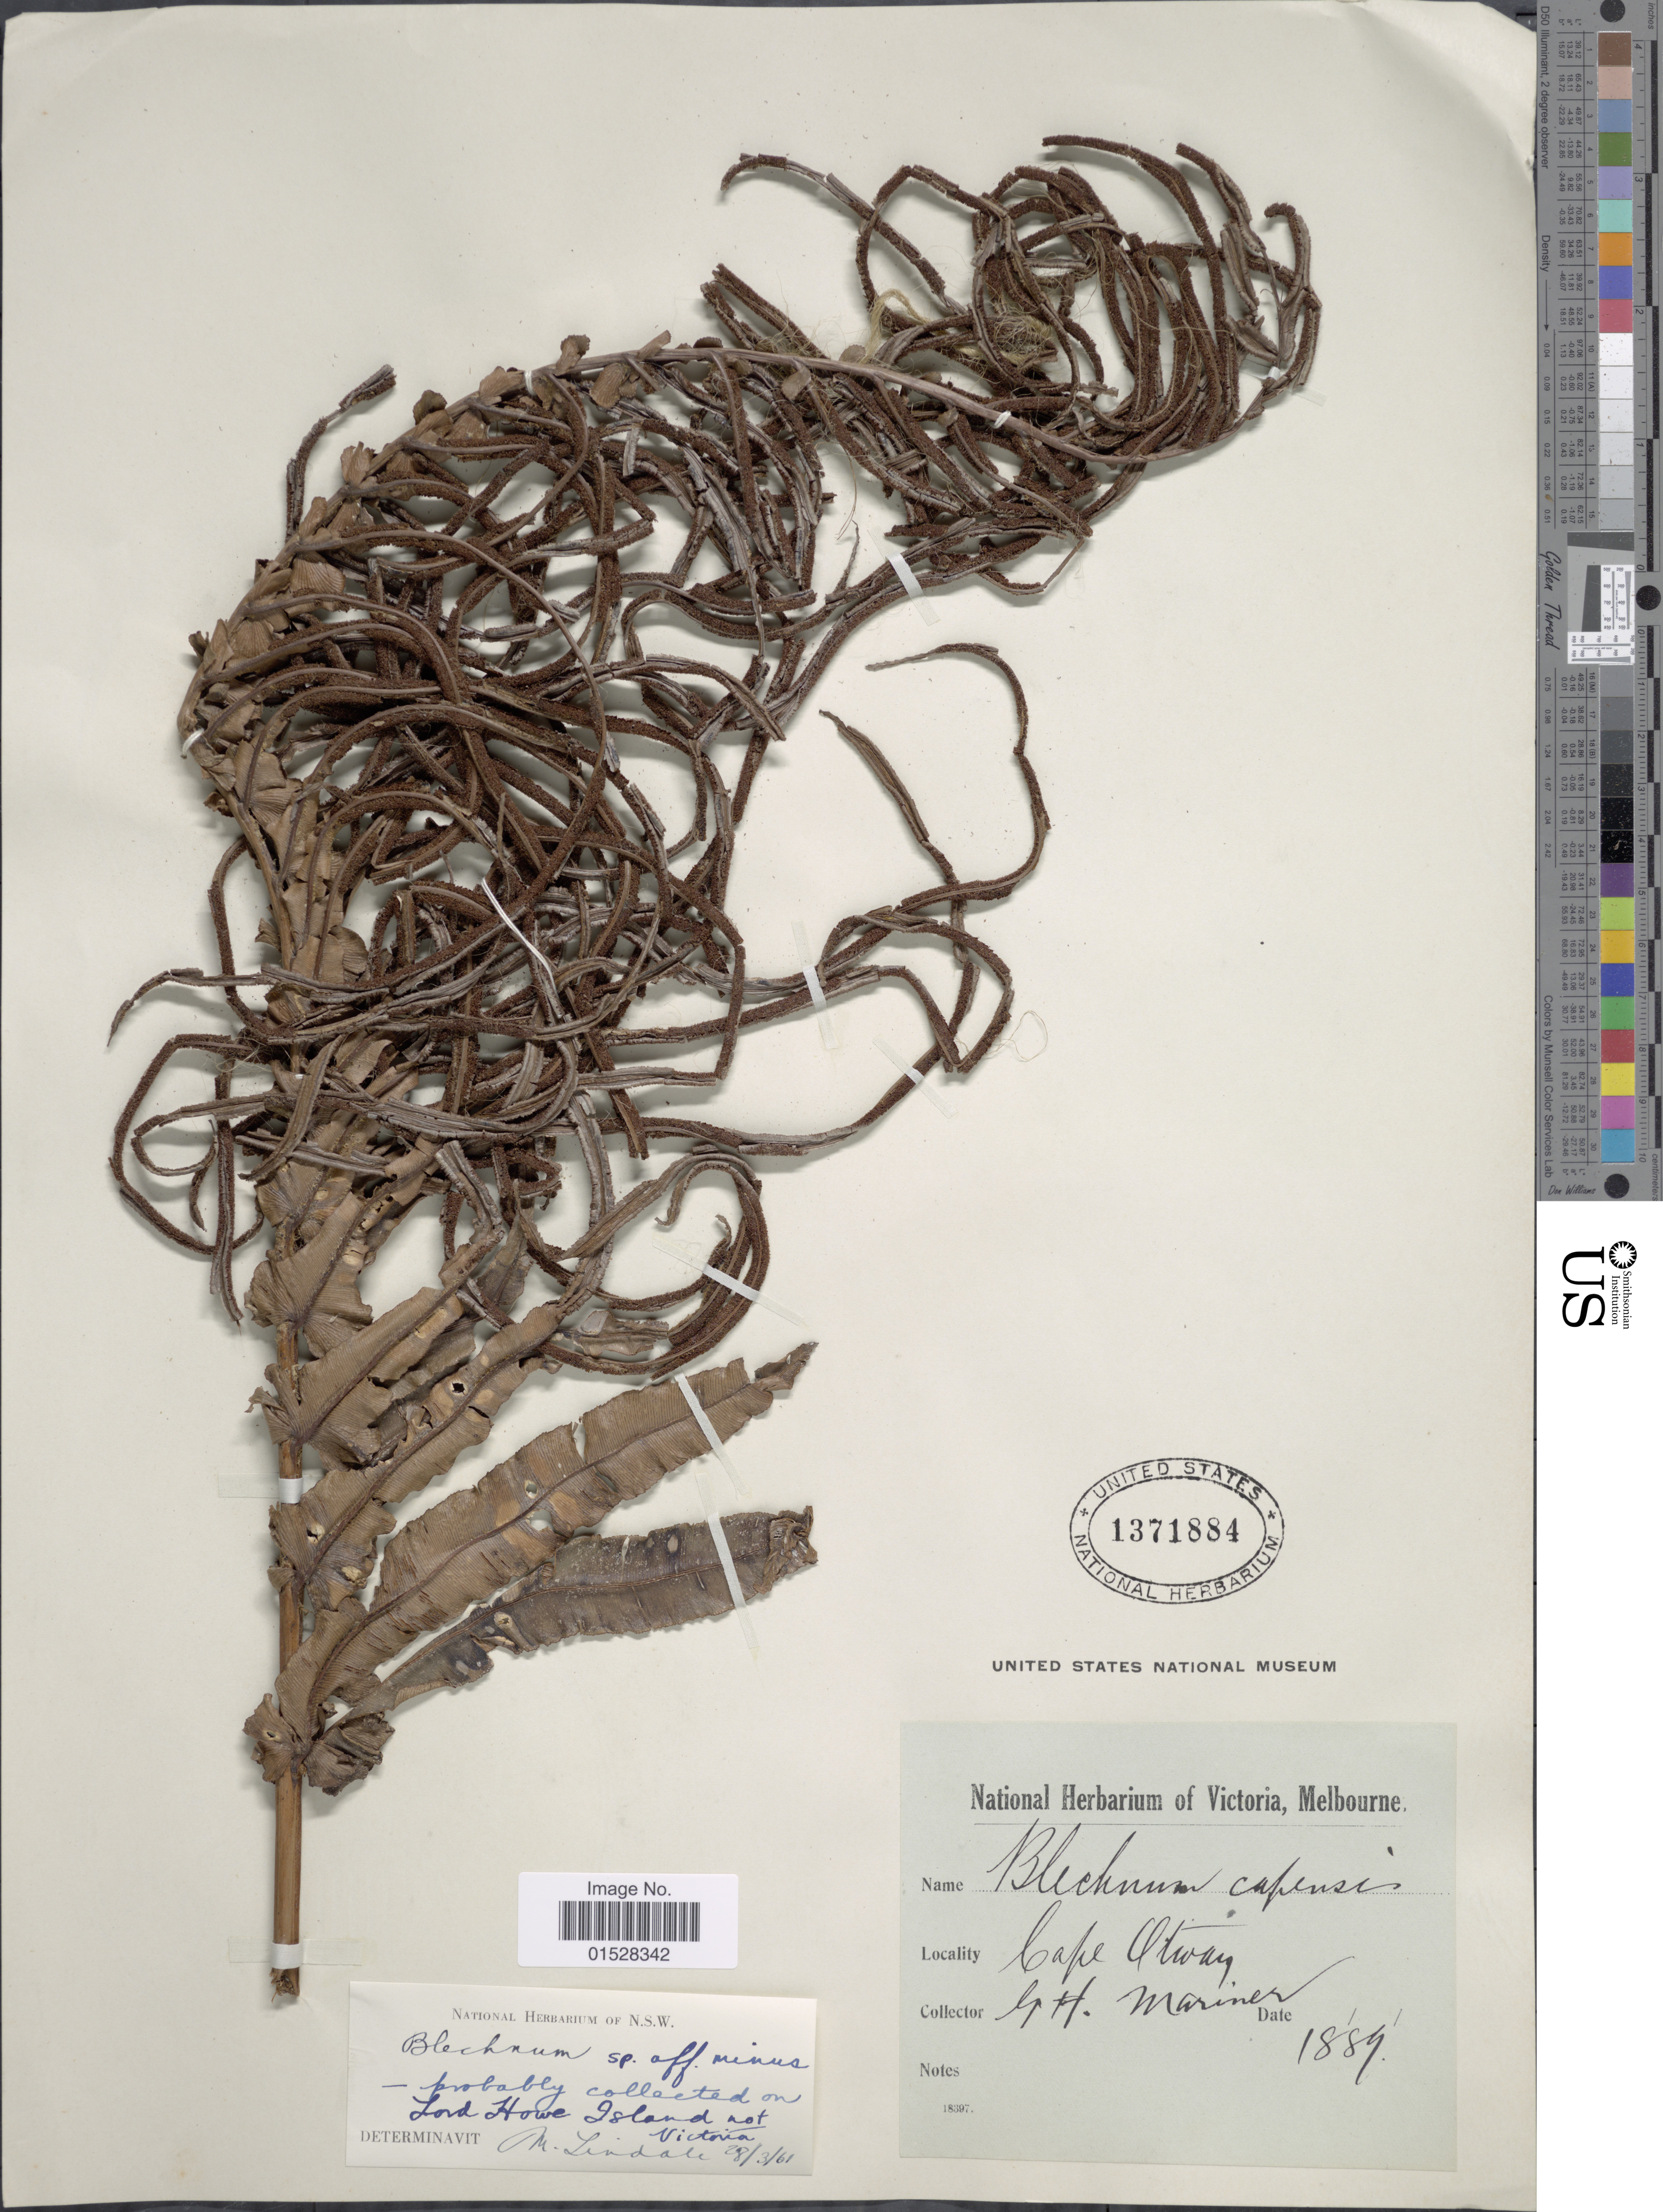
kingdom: Plantae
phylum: Tracheophyta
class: Polypodiopsida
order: Polypodiales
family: Blechnaceae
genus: Blechnum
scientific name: Blechnum minus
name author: (R. Br.) Ettingsh.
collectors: H. Mariner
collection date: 1889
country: Australia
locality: Cape Otway.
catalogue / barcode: US 1371884